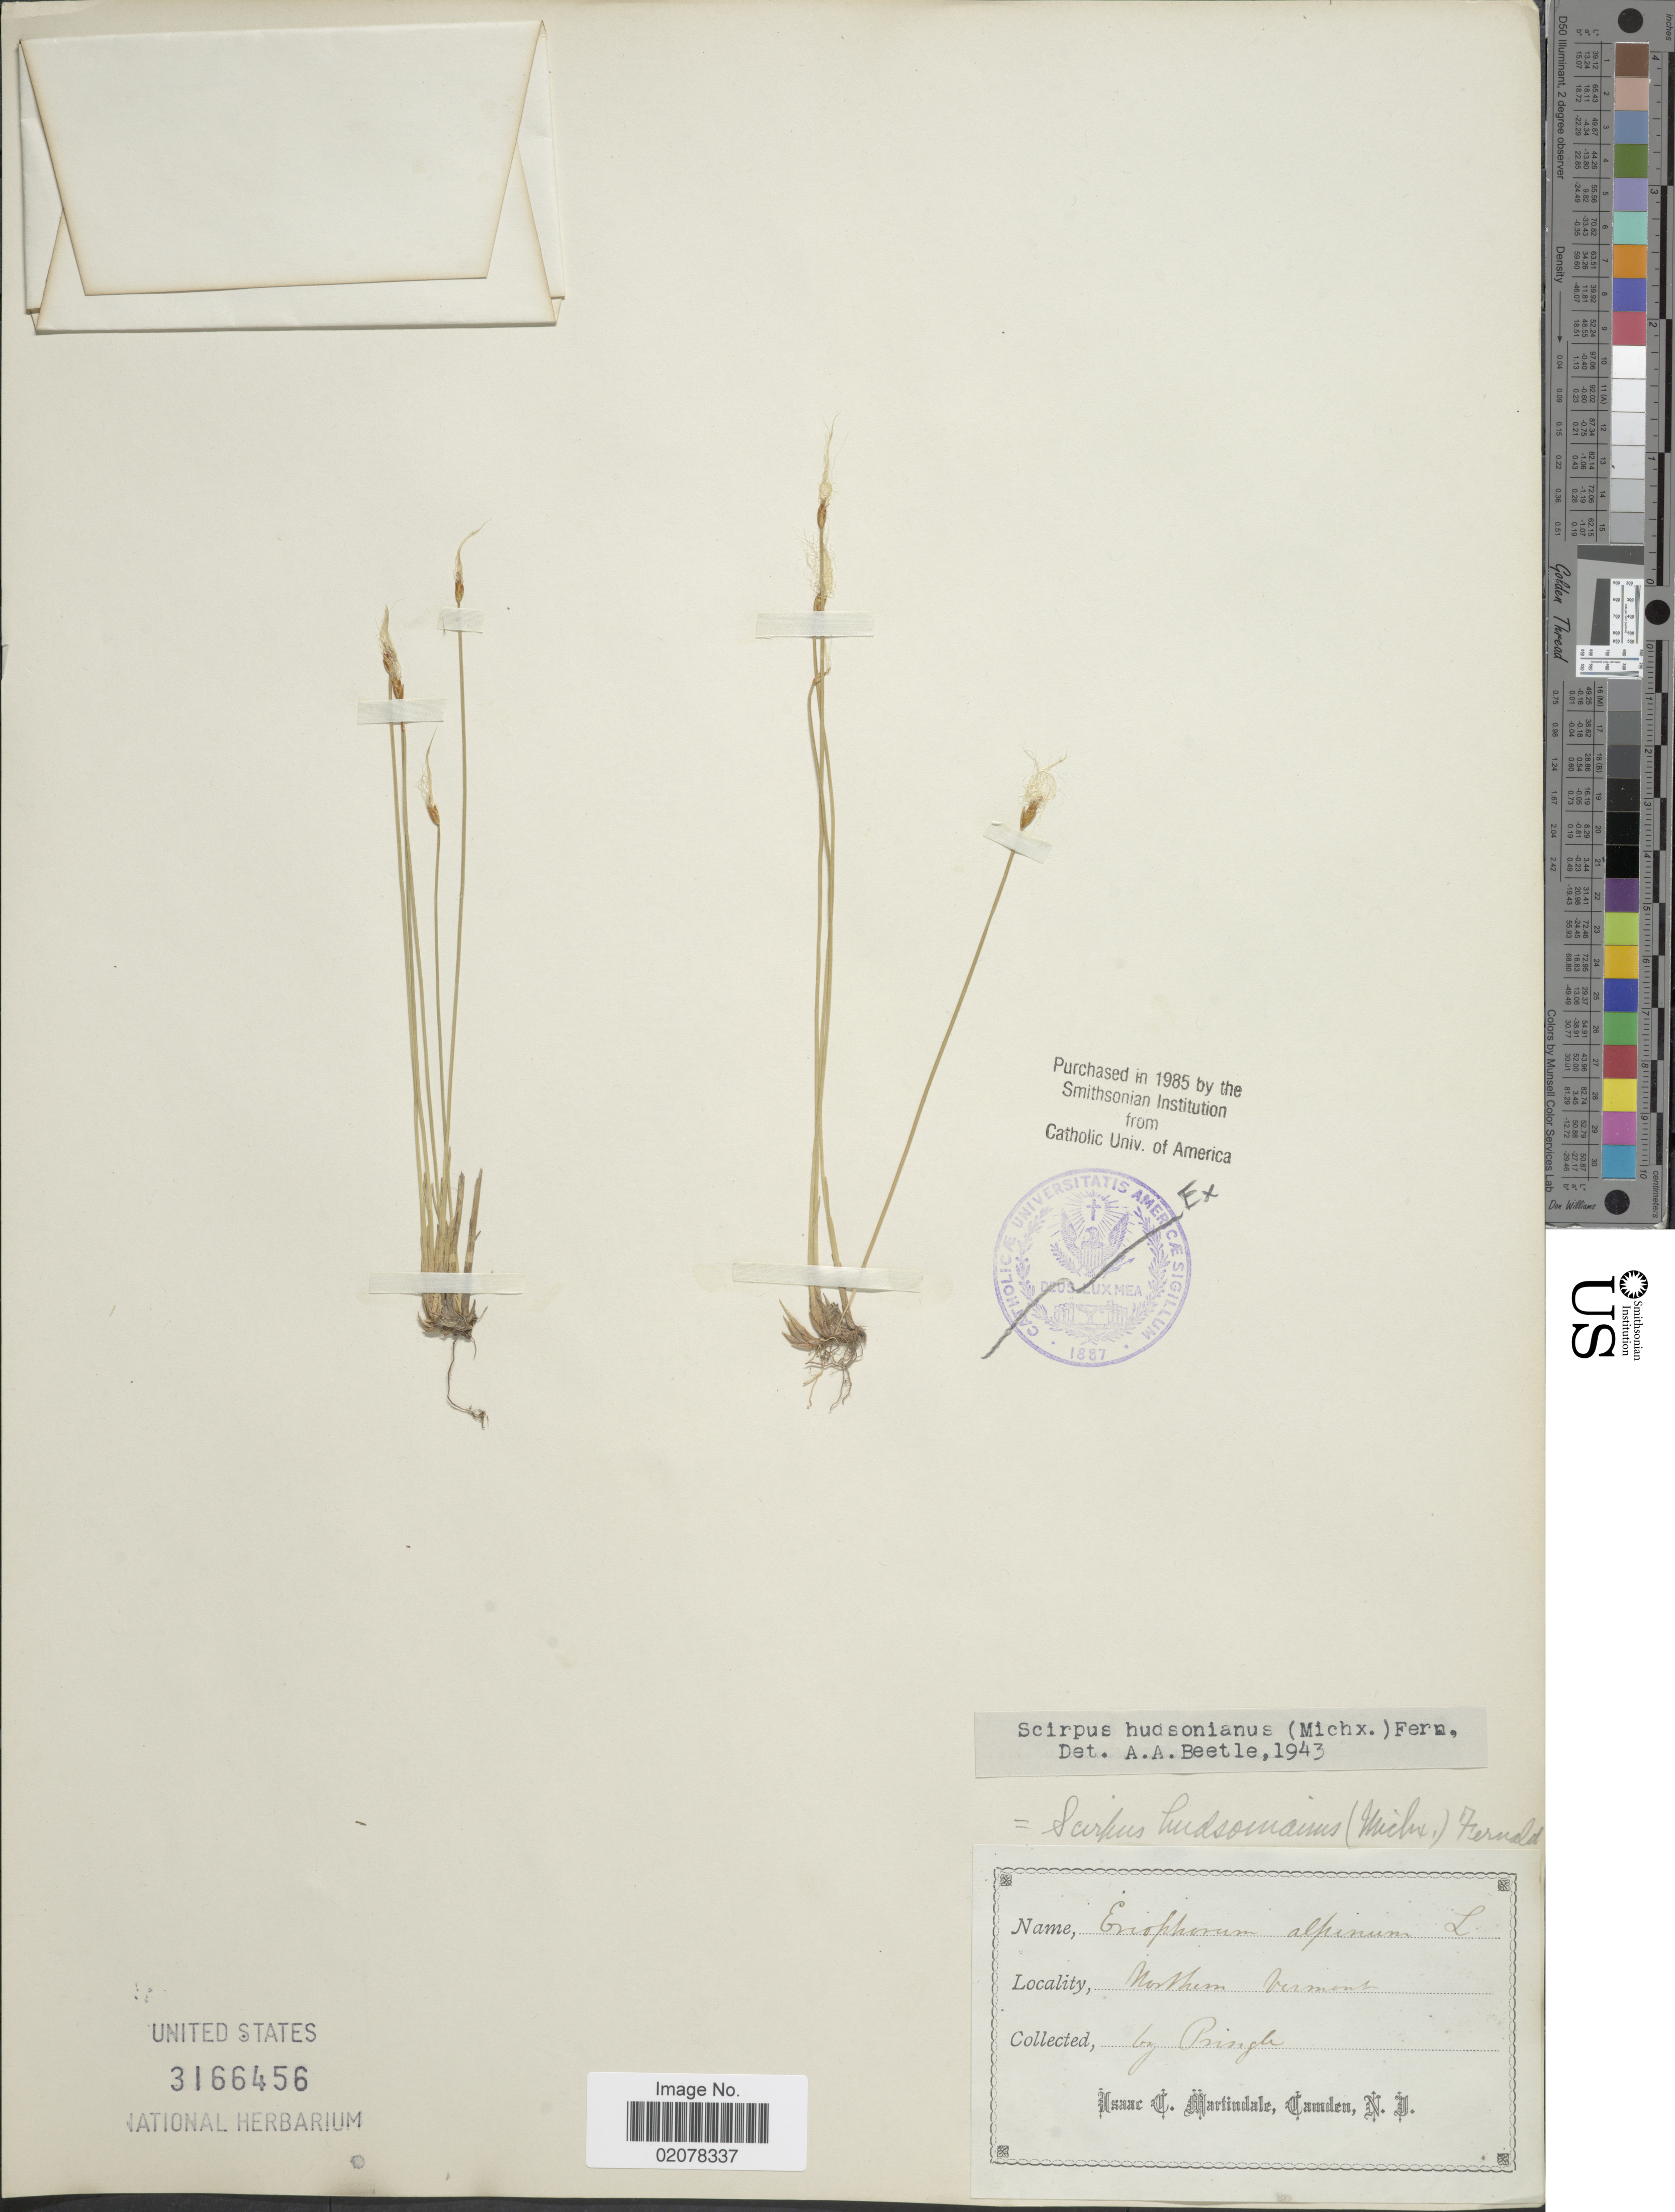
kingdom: Plantae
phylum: Tracheophyta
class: Liliopsida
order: Poales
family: Cyperaceae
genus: Trichophorum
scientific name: Trichophorum alpinum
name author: (L.) Pers.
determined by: Strong, M. T., (US), Smithsonian Institution - National Museum of Natural History (UNITED STATES)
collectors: -- Pringle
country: United States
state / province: Vermont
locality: Northern Vermont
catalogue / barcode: US 3166456